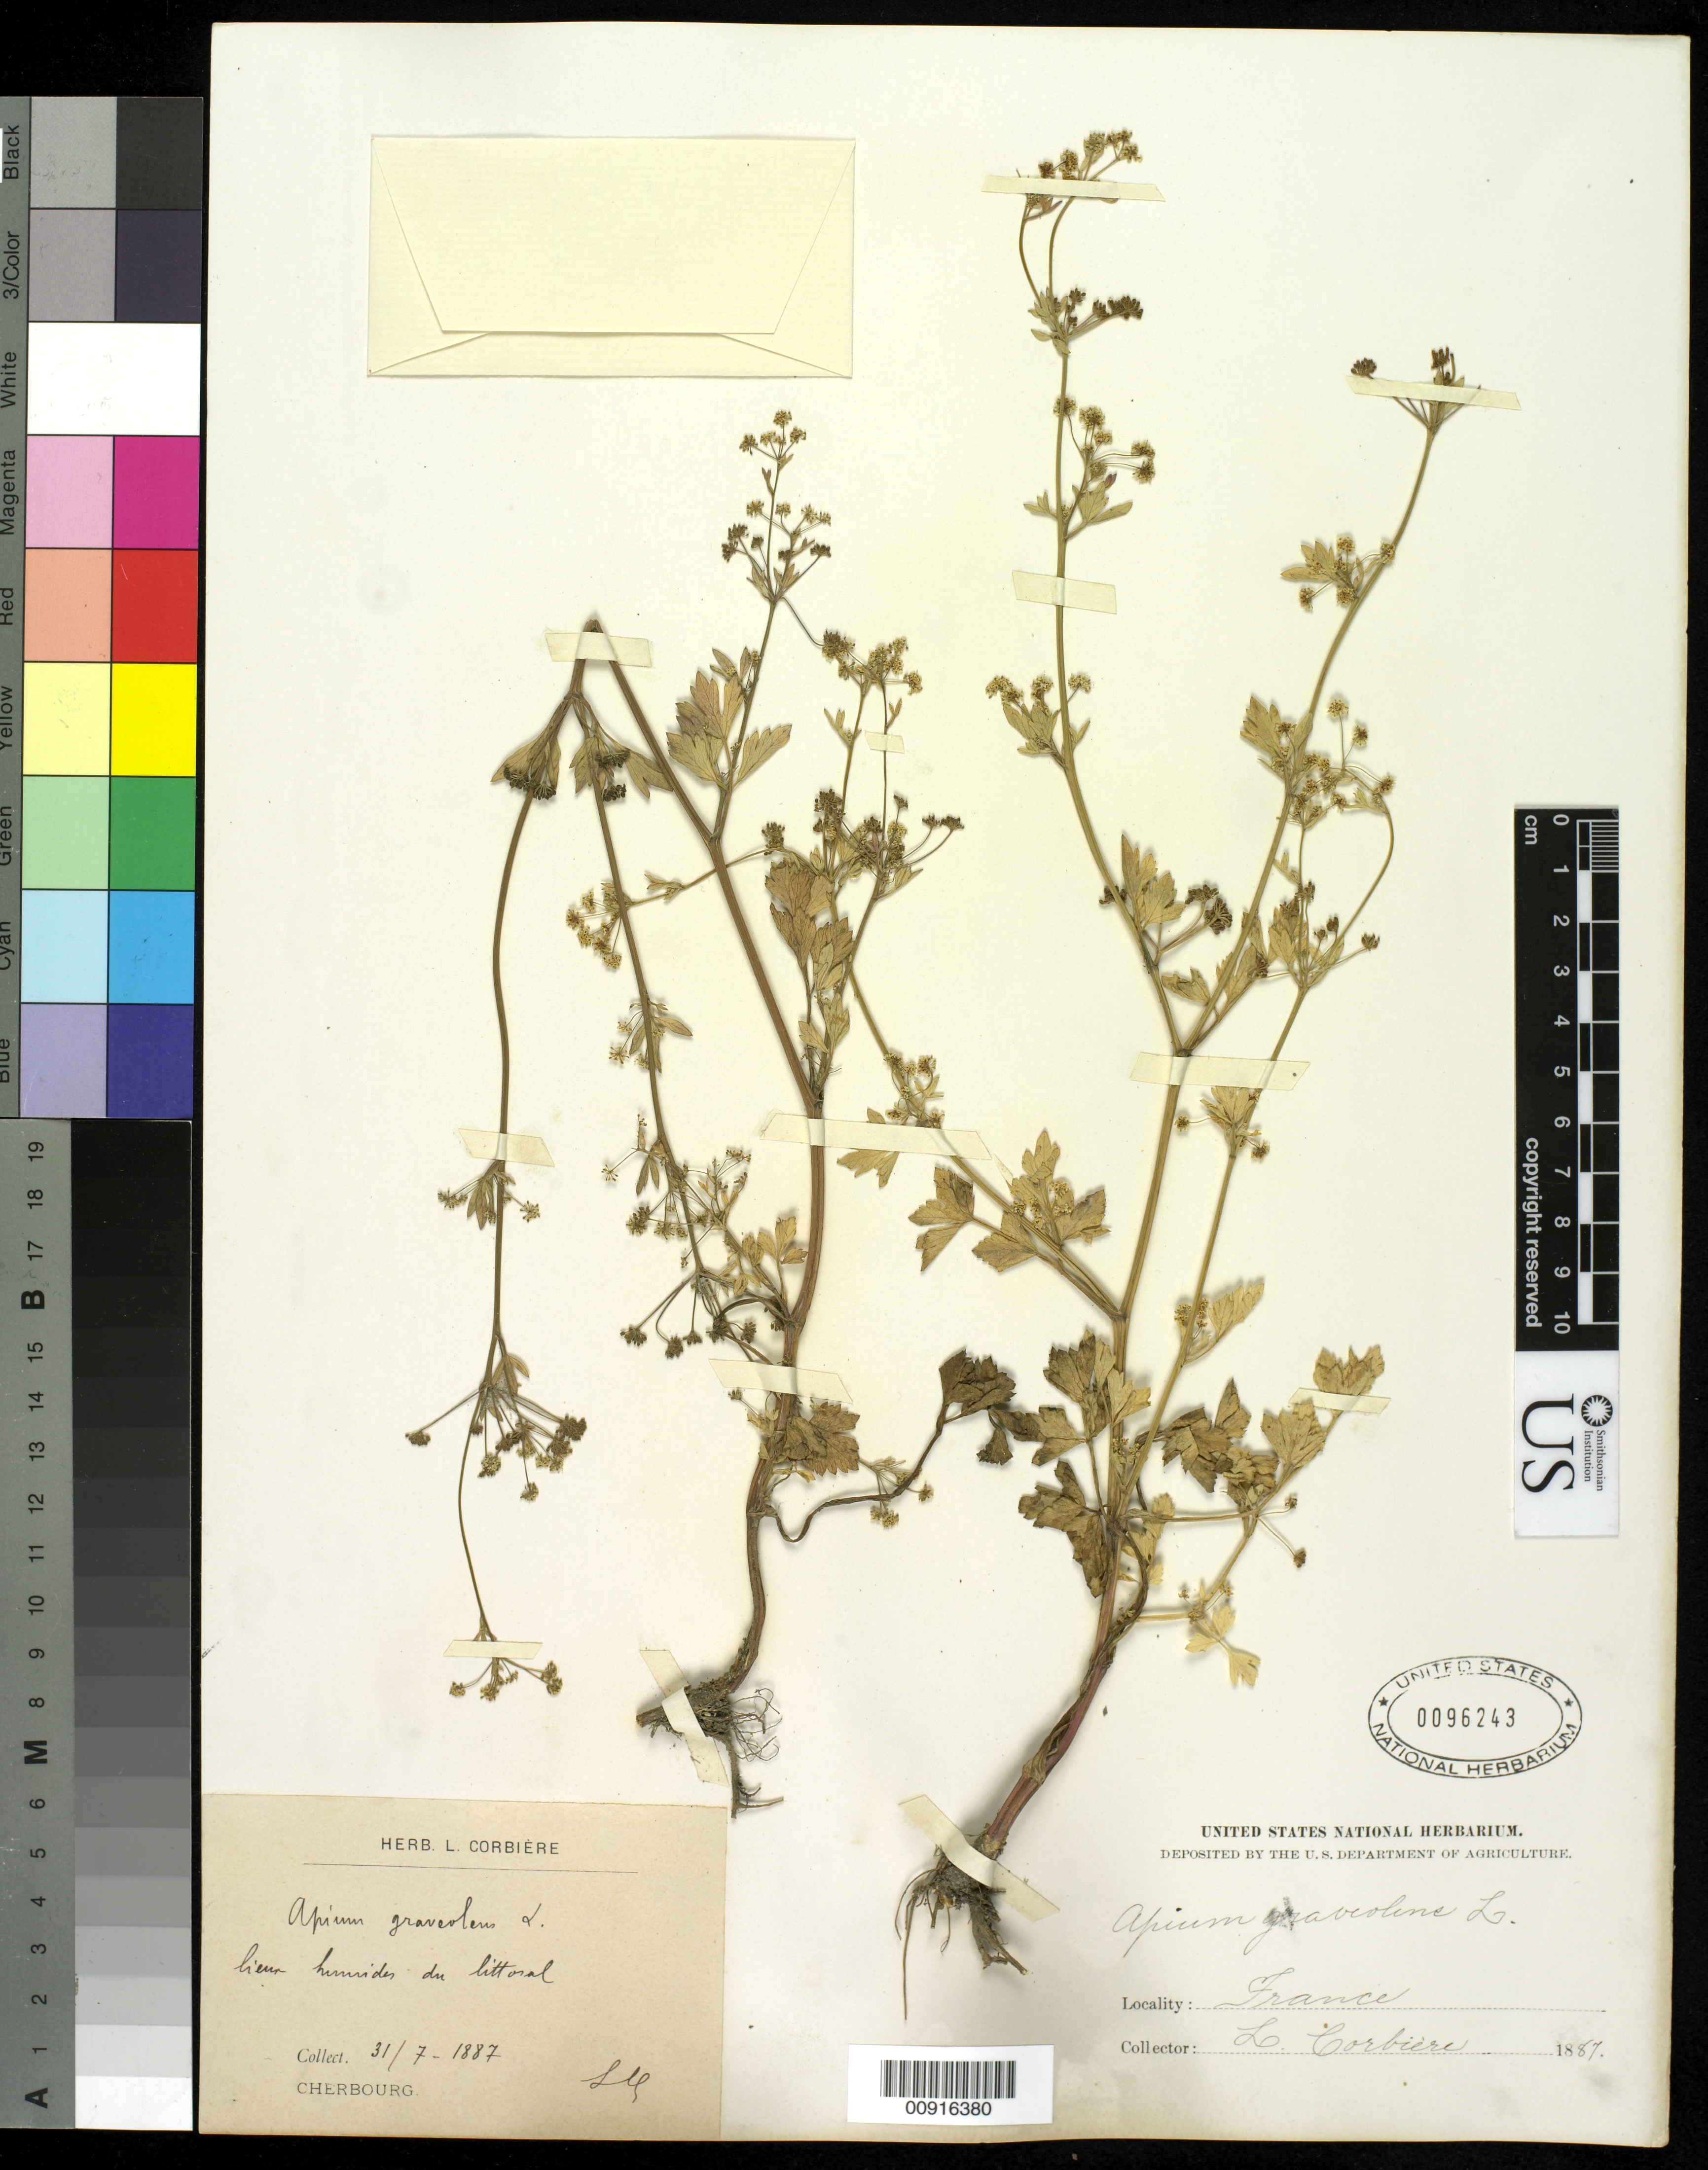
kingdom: Plantae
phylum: Tracheophyta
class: Magnoliopsida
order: Apiales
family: Apiaceae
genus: Apium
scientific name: Apium graveolens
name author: L.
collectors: L. Corbière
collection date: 1887-07-31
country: France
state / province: Normandie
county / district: Manche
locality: Cherbourg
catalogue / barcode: US 96243